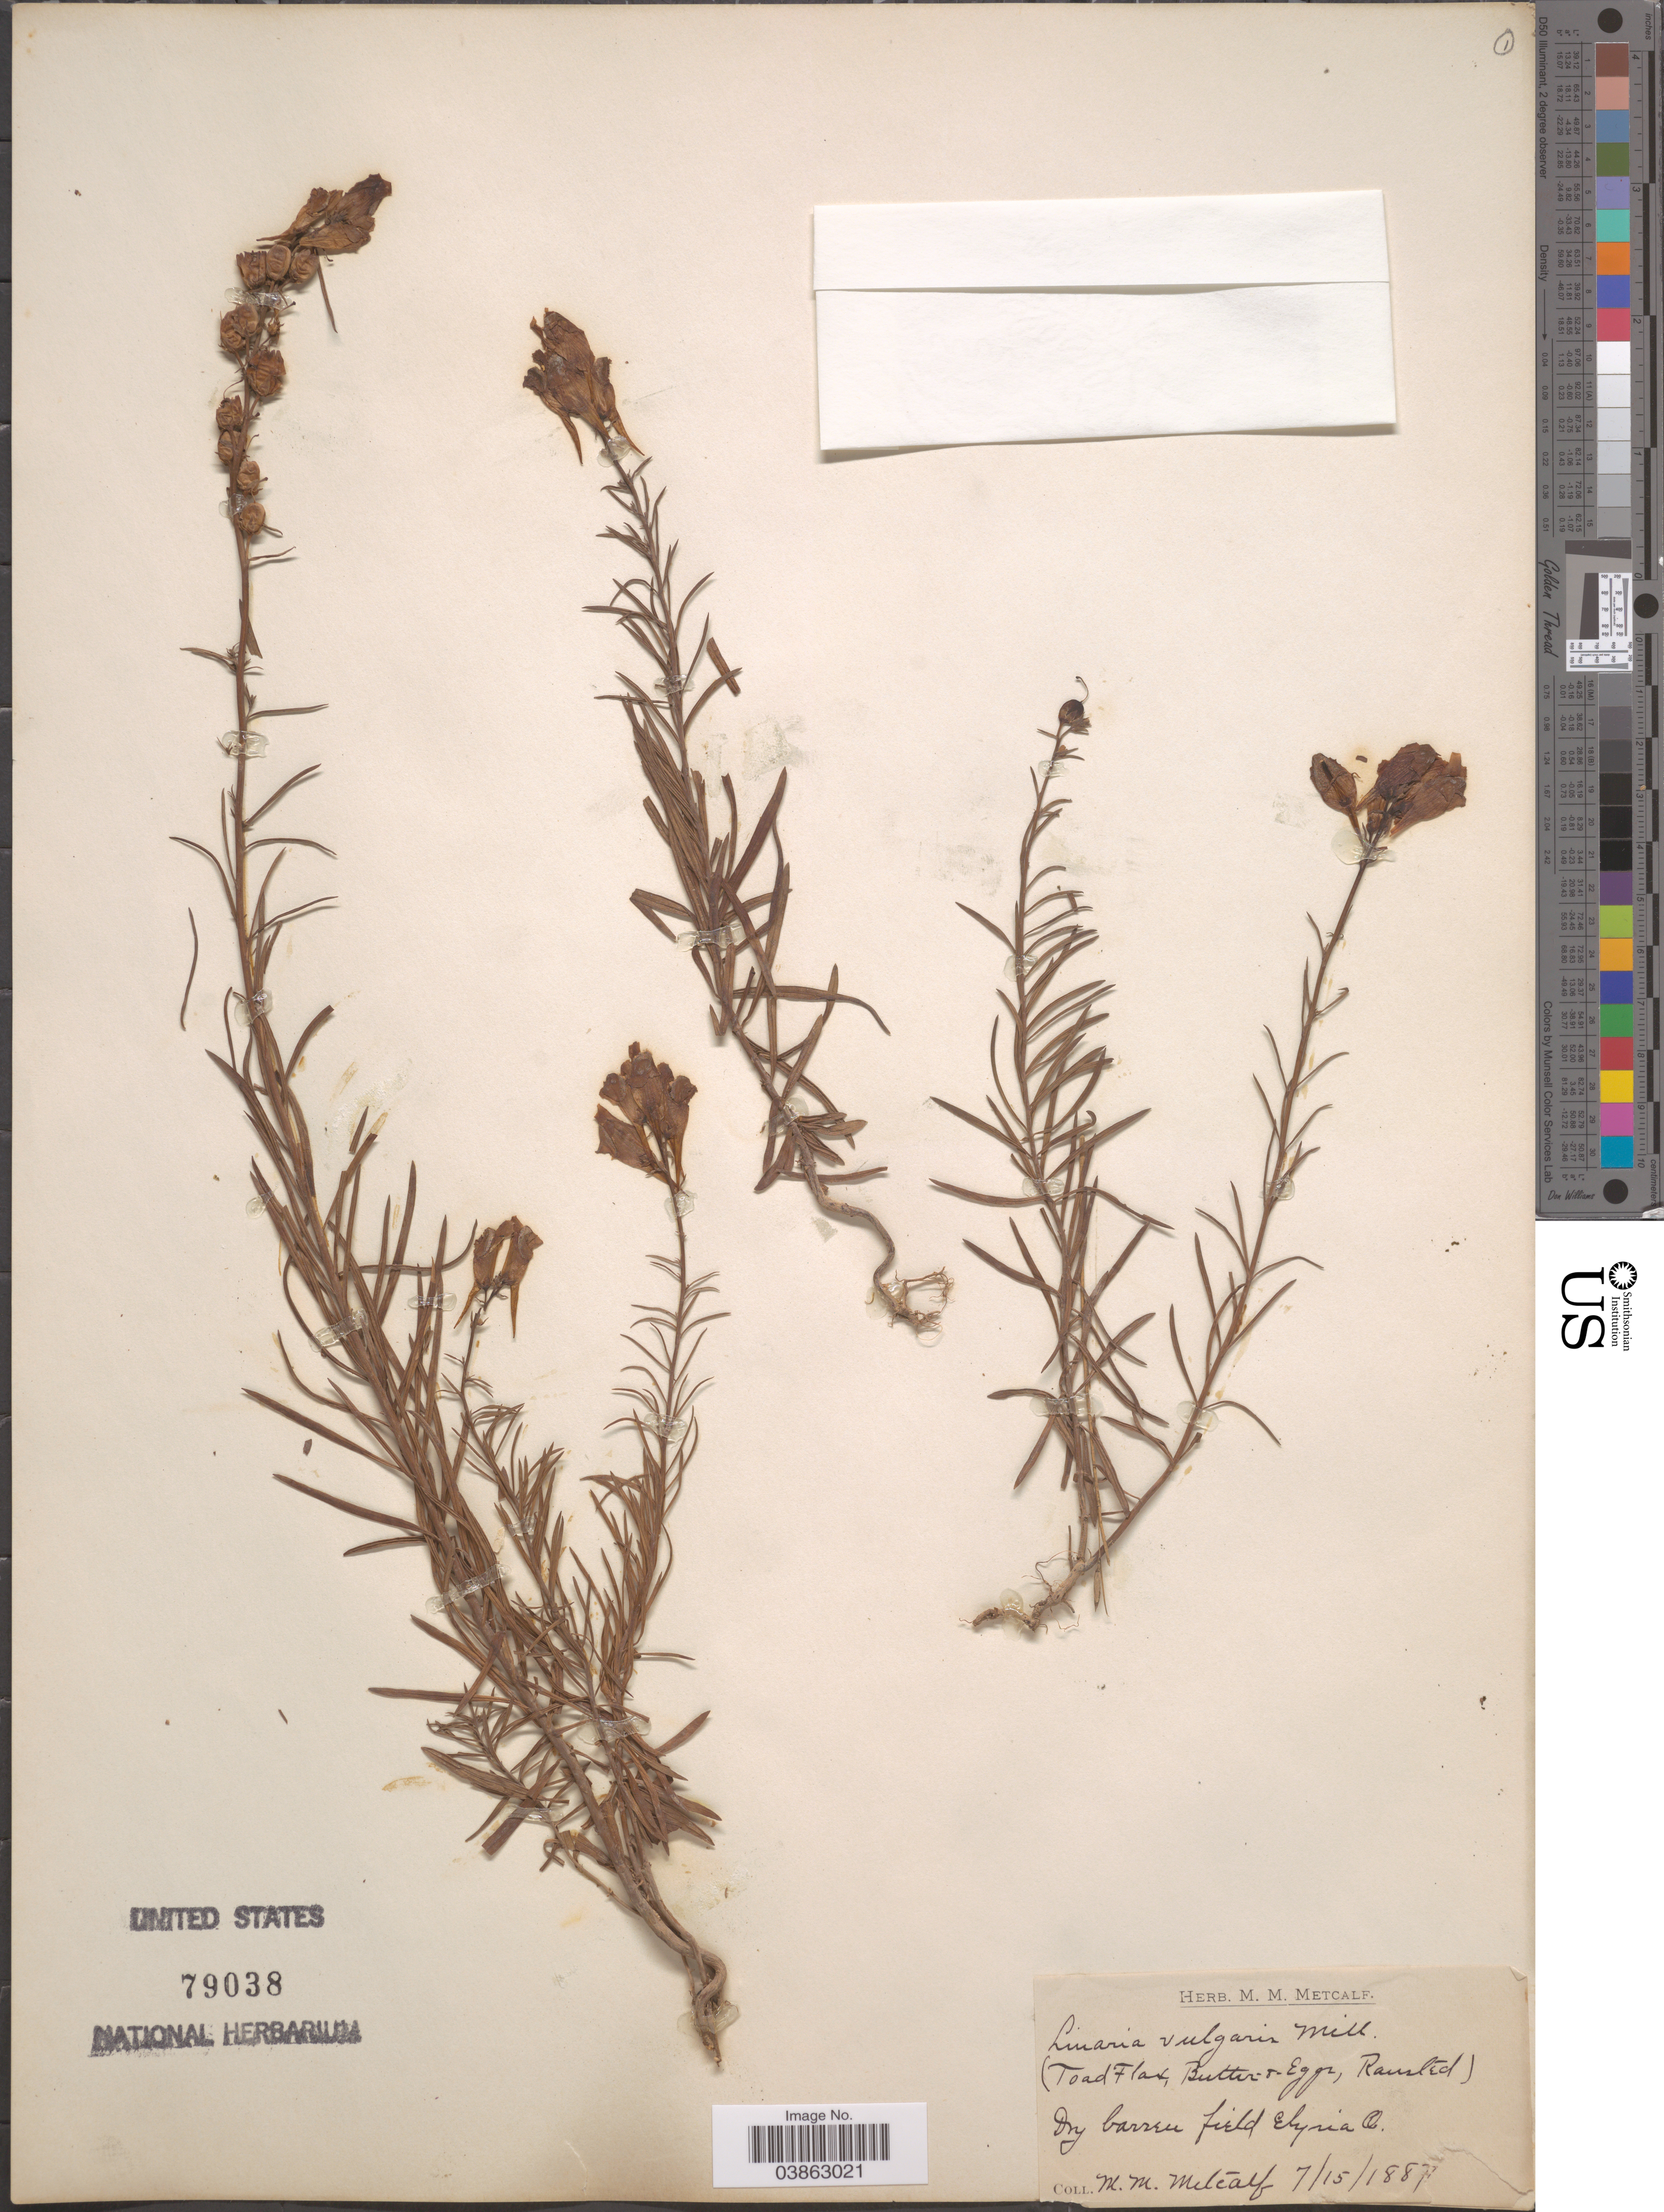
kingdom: Plantae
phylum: Tracheophyta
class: Magnoliopsida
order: Lamiales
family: Plantaginaceae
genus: Linaria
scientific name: Linaria vulgaris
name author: Mill.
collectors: M. Metcalf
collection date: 1887-07-15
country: United States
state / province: Ohio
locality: Dry barren field Elyria.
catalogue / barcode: US 79038